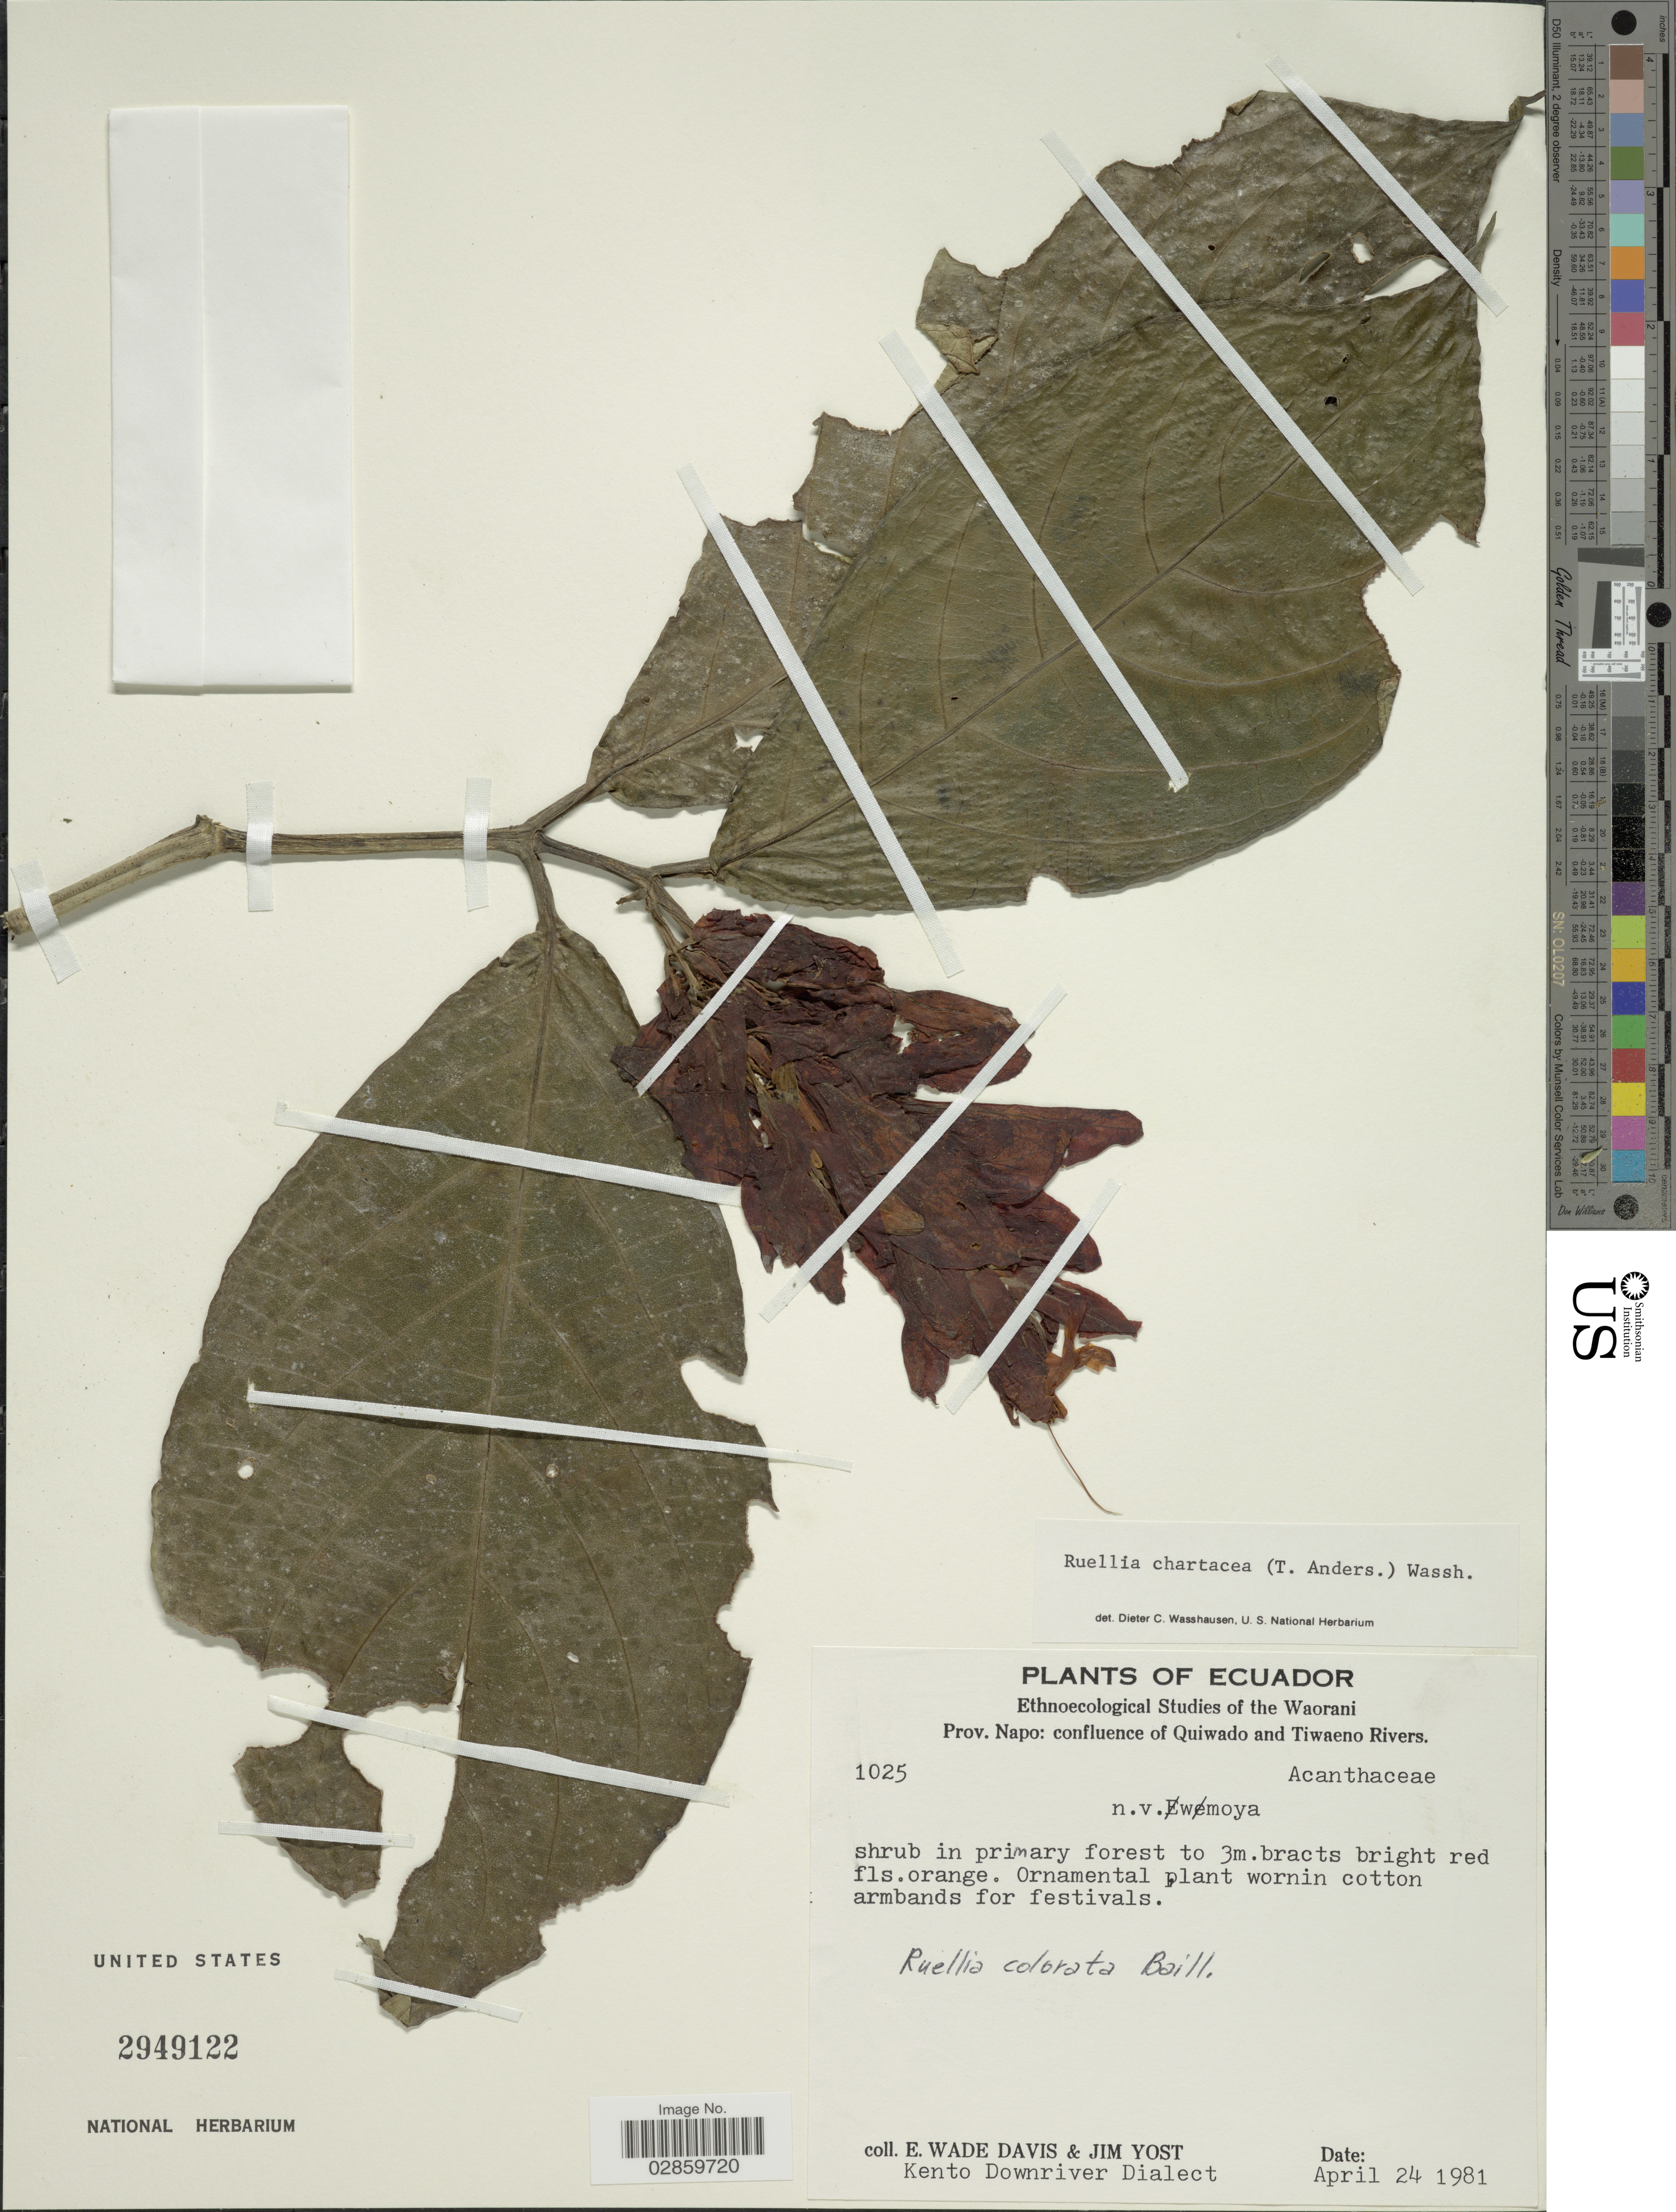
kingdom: Plantae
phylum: Tracheophyta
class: Magnoliopsida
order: Lamiales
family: Acanthaceae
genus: Ruellia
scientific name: Ruellia chartacea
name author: (T. Anderson) Wassh.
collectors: E. Wade-Davis & J. Yost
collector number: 1025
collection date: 1981-04-24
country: Ecuador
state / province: Napo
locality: Confluence of Quiwado and Tiwaeno Rivers.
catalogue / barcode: US 2949122